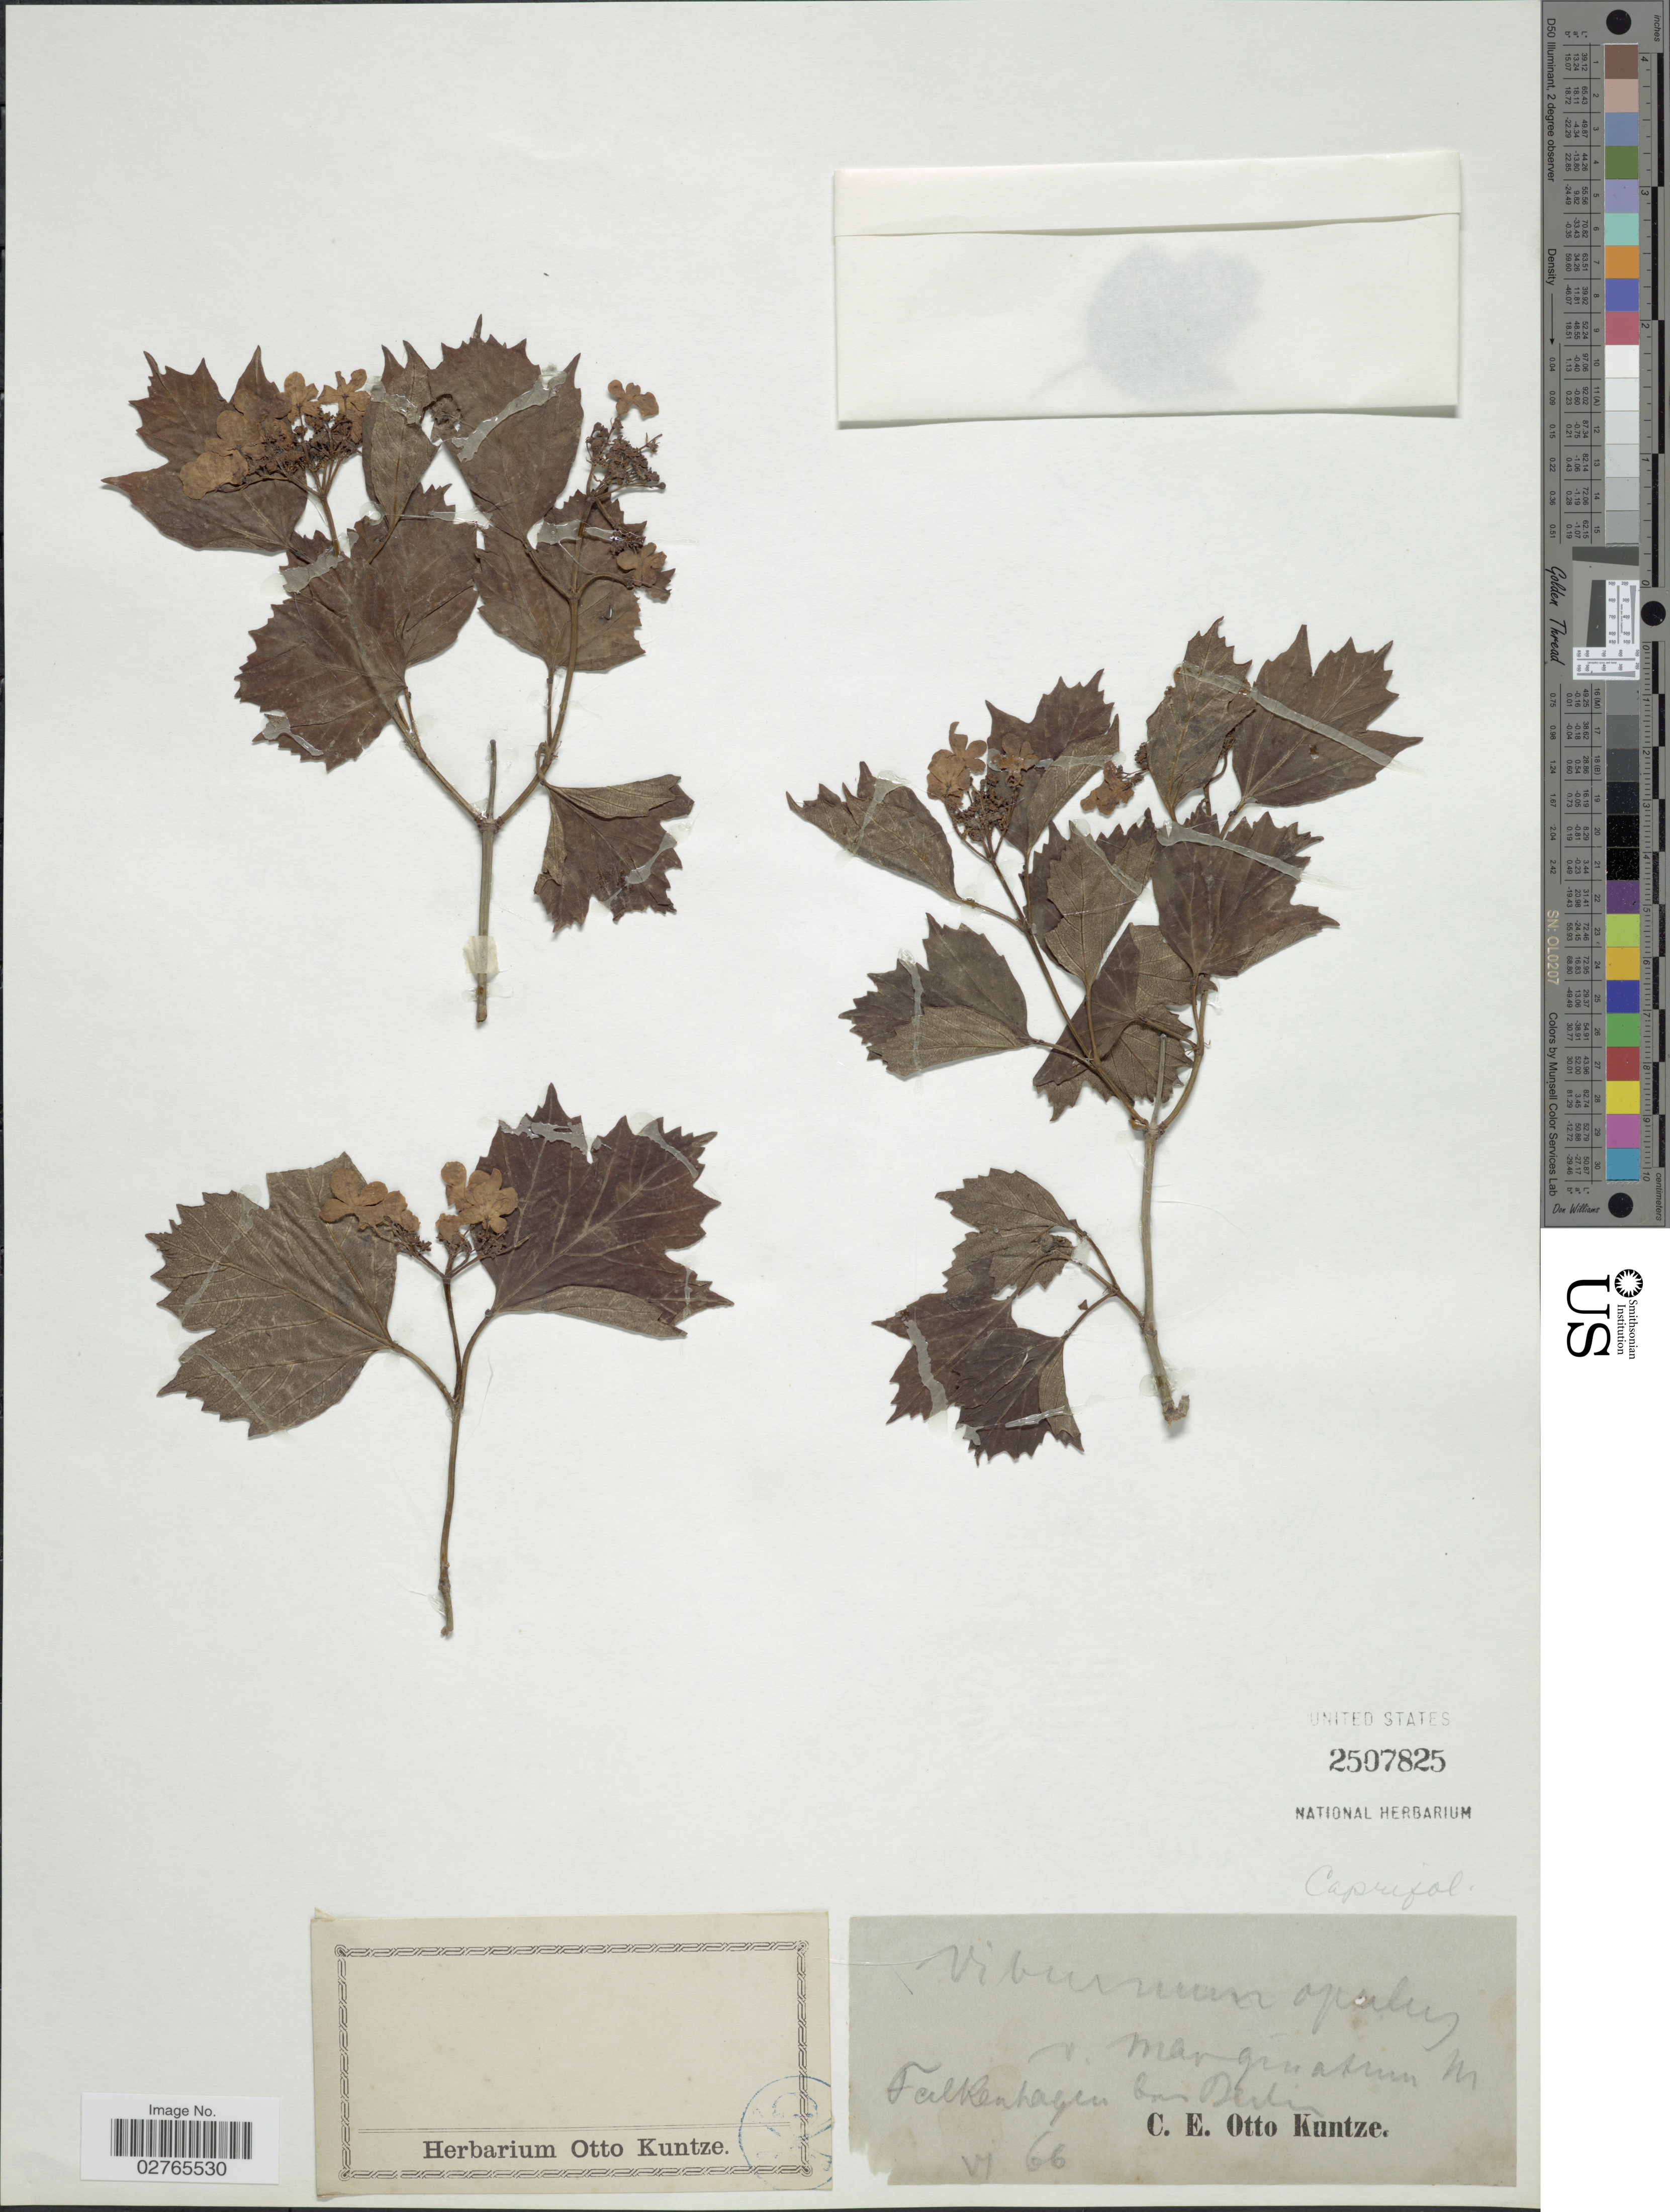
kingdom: Plantae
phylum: Tracheophyta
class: Magnoliopsida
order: Dipsacales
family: Viburnaceae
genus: Viburnum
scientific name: Viburnum opulus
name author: L.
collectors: C.E.O. Kuntze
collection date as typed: Transcribed d/m/y: /6/66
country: Germany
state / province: Berlin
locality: Falkenhagen bois Berlin.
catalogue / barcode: US 2507825